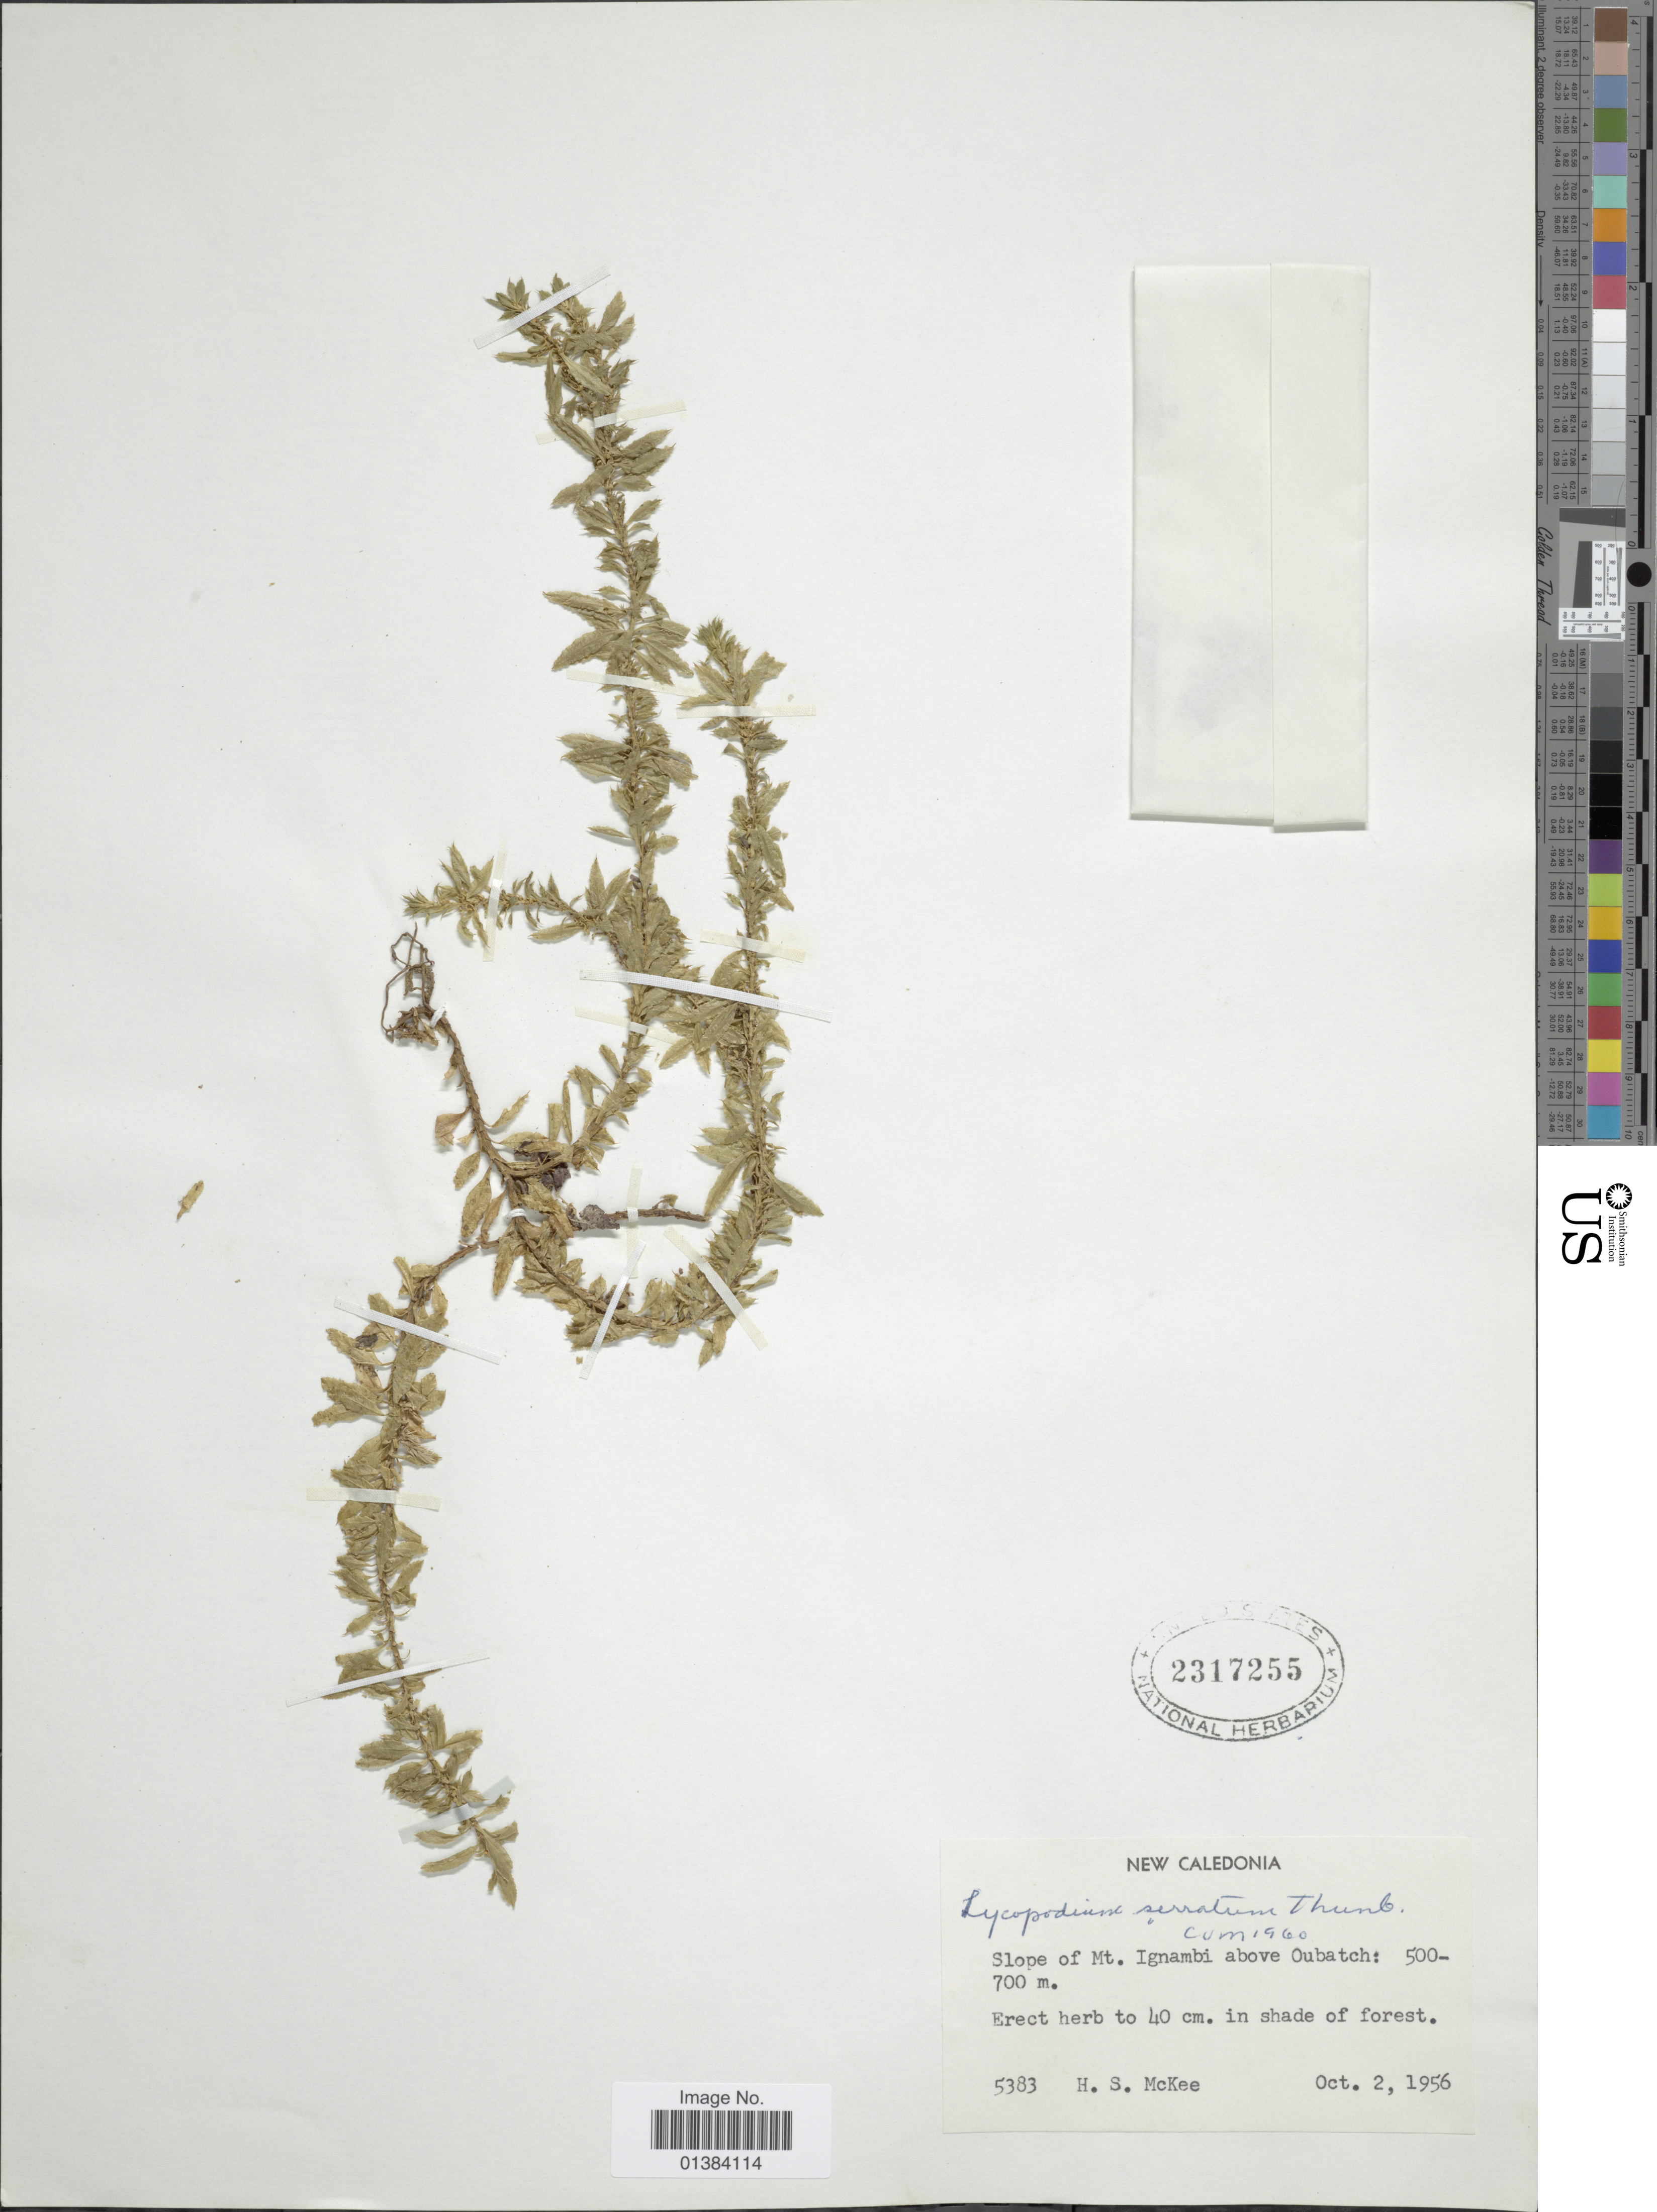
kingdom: Plantae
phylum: Tracheophyta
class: Lycopodiopsida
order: Lycopodiales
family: Lycopodiaceae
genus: Huperzia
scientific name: Huperzia serrata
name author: (Thunb.) Trevis.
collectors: H. S. McKee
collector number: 5383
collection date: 1956-10-02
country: New Caledonia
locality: Slope of Mt. Ignambi above Oubatch.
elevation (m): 500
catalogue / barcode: US 2317255